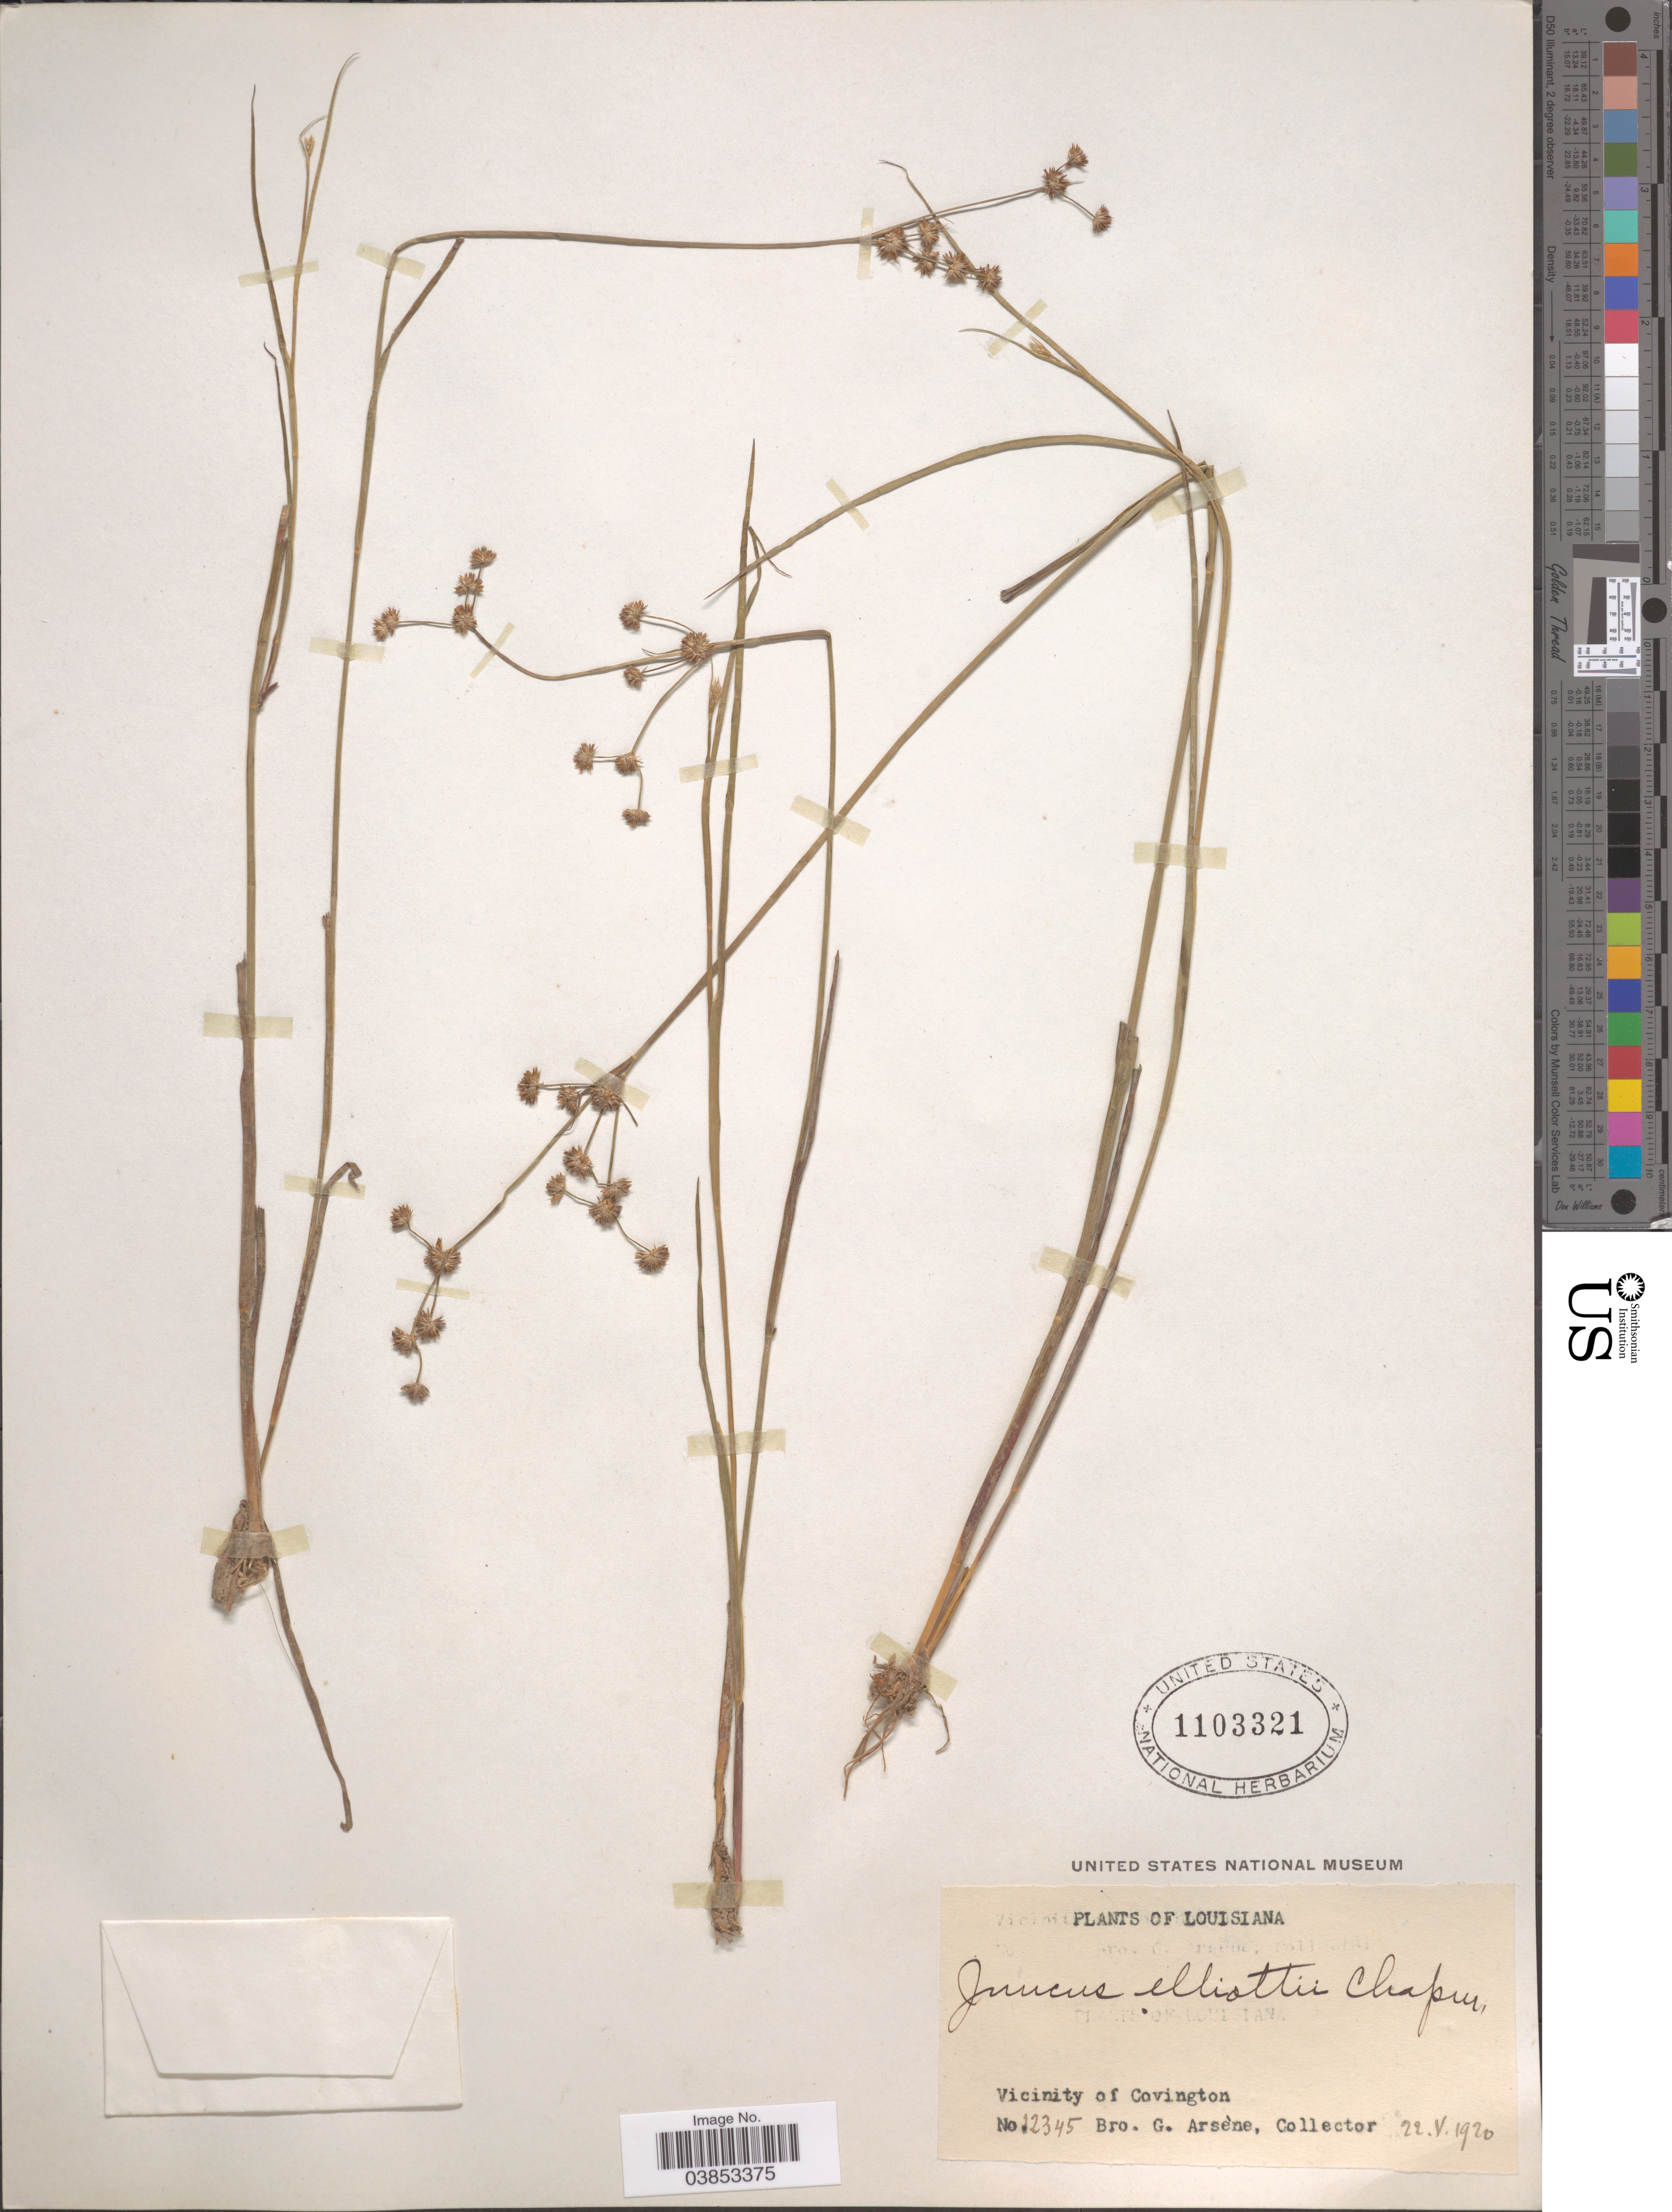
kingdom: Plantae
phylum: Tracheophyta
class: Liliopsida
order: Poales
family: Juncaceae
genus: Juncus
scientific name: Juncus elliottii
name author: Chapm.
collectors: Bro. G. Arsène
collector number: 12345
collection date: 1920-05-22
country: United States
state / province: Louisiana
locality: Vicinity of Covington.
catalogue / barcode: US 1103321